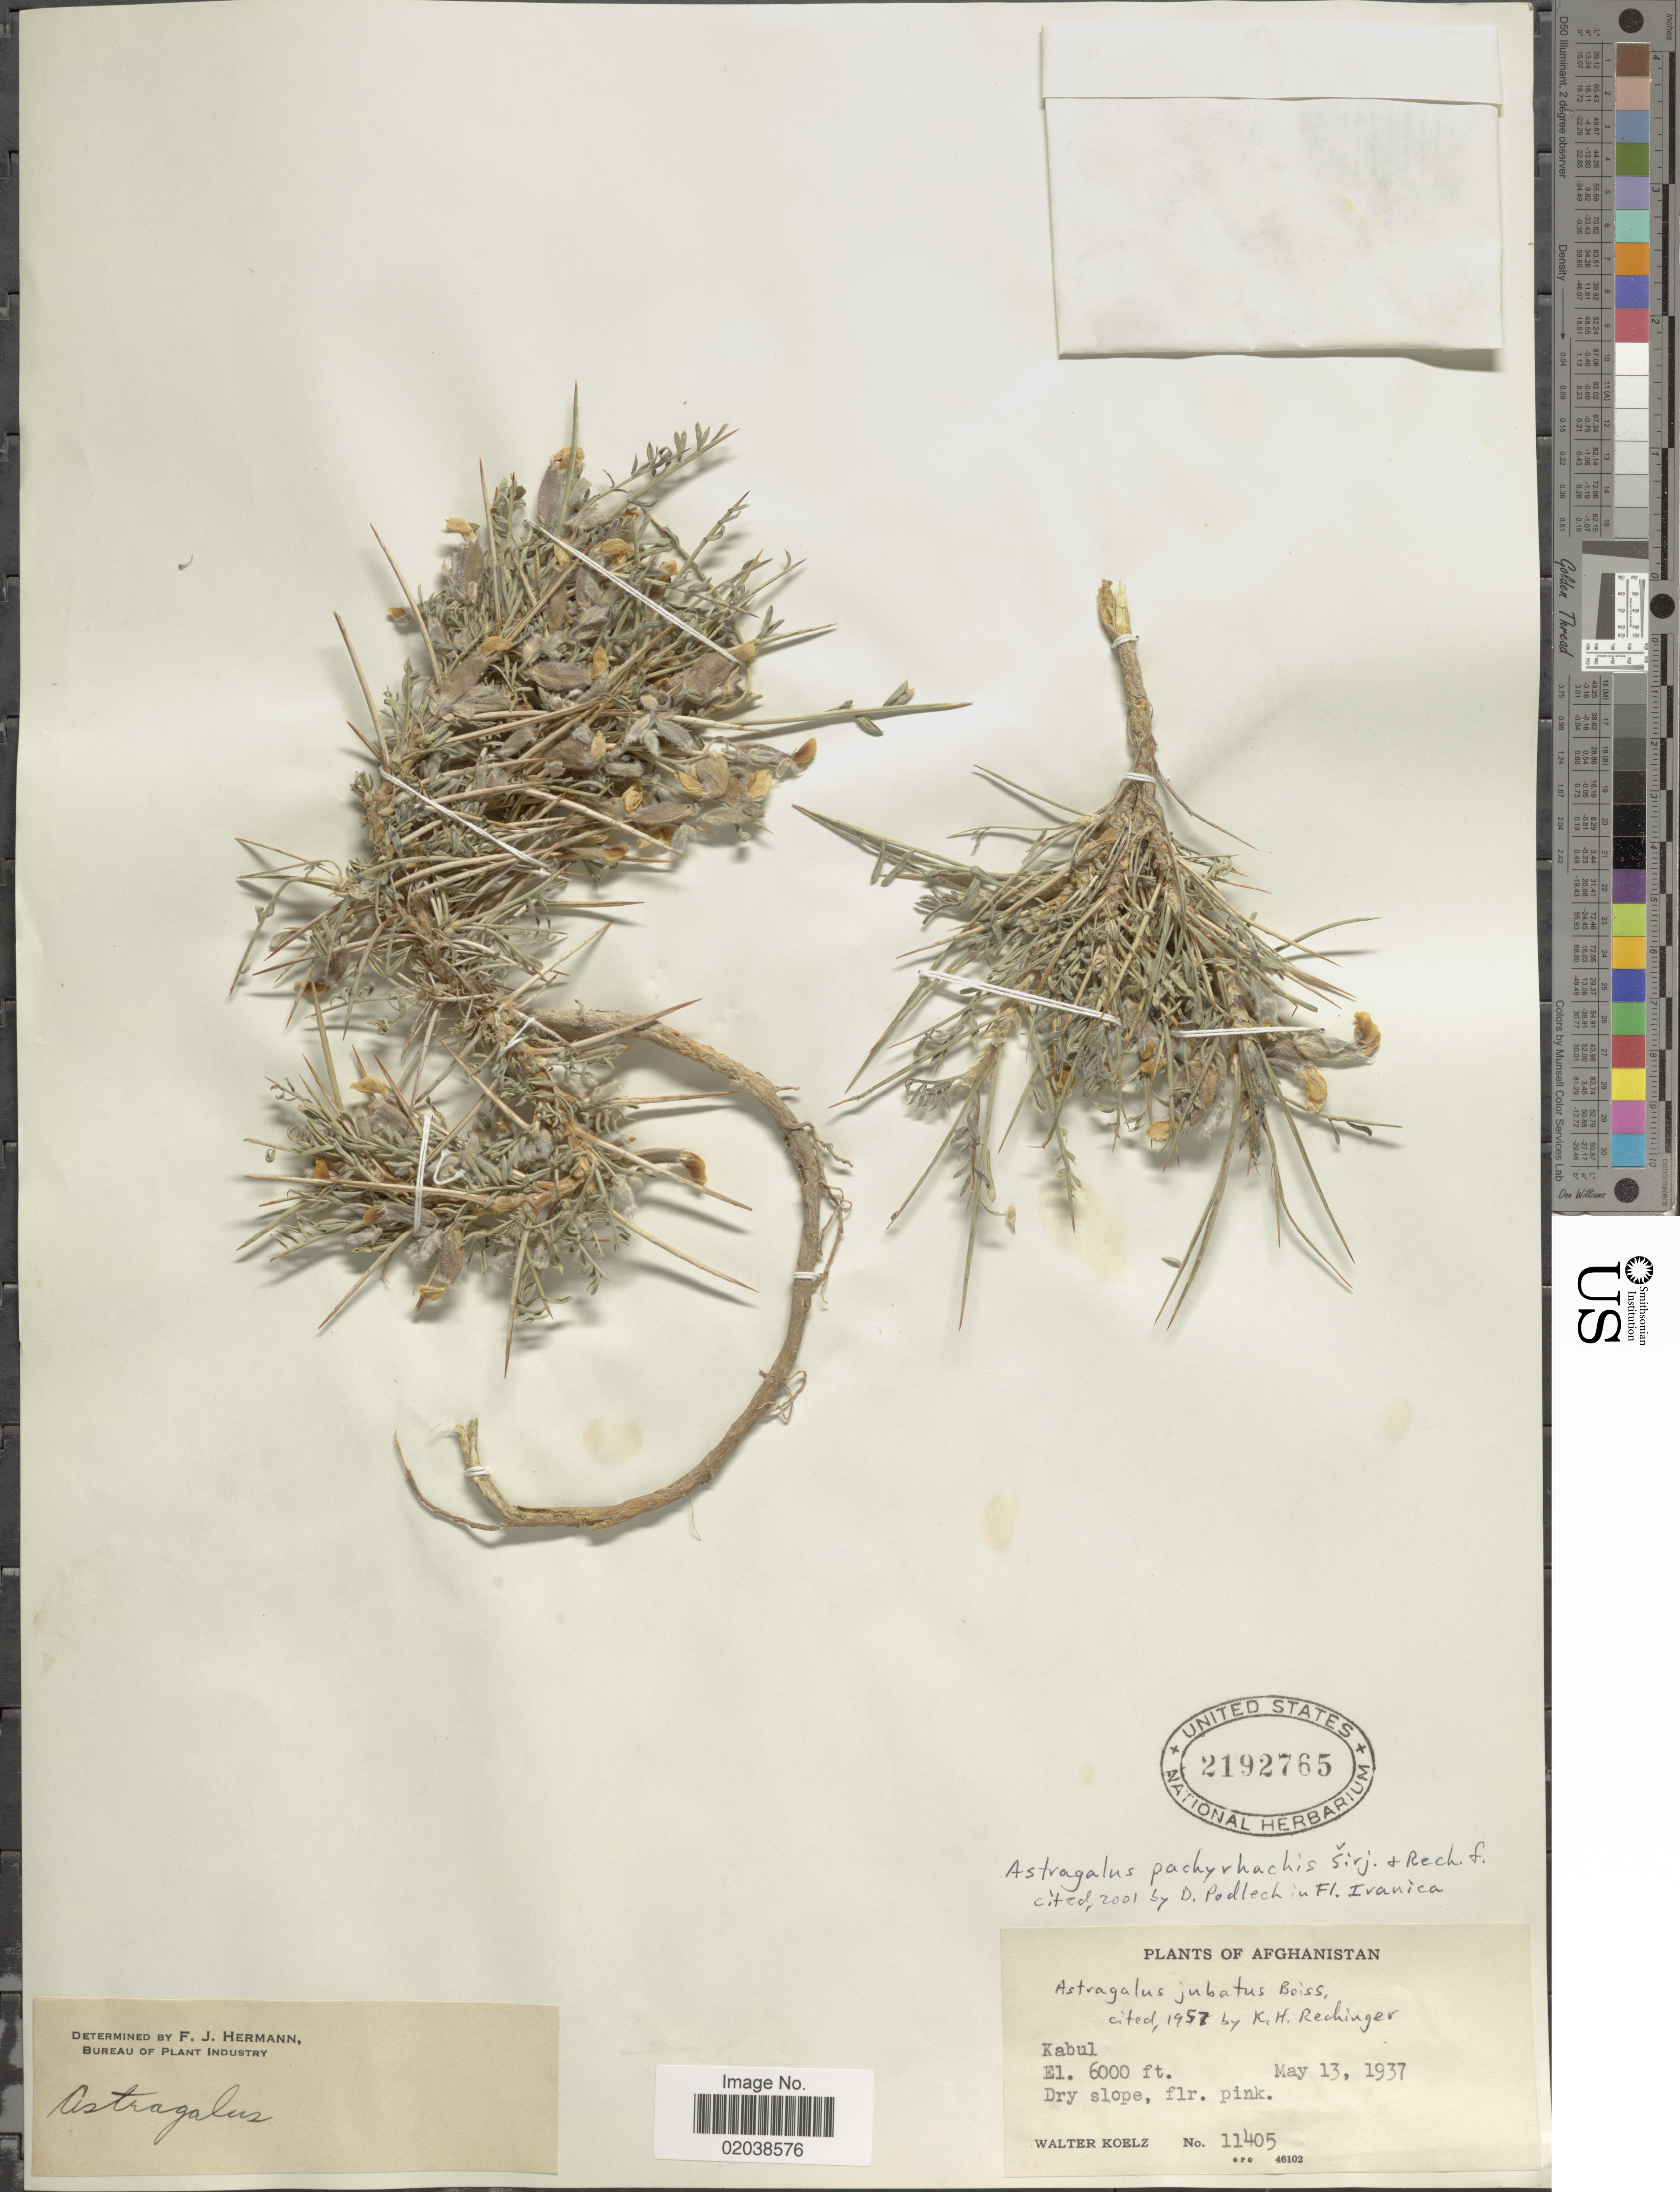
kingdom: Plantae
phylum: Tracheophyta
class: Magnoliopsida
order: Fabales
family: Fabaceae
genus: Astragalus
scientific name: Astragalus pachyrhachis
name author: Širj. & Rech. f.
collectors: W. N. Koelz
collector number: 11405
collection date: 1937-05-13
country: Afghanistan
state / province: Kabul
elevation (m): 1829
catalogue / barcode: US 2192765